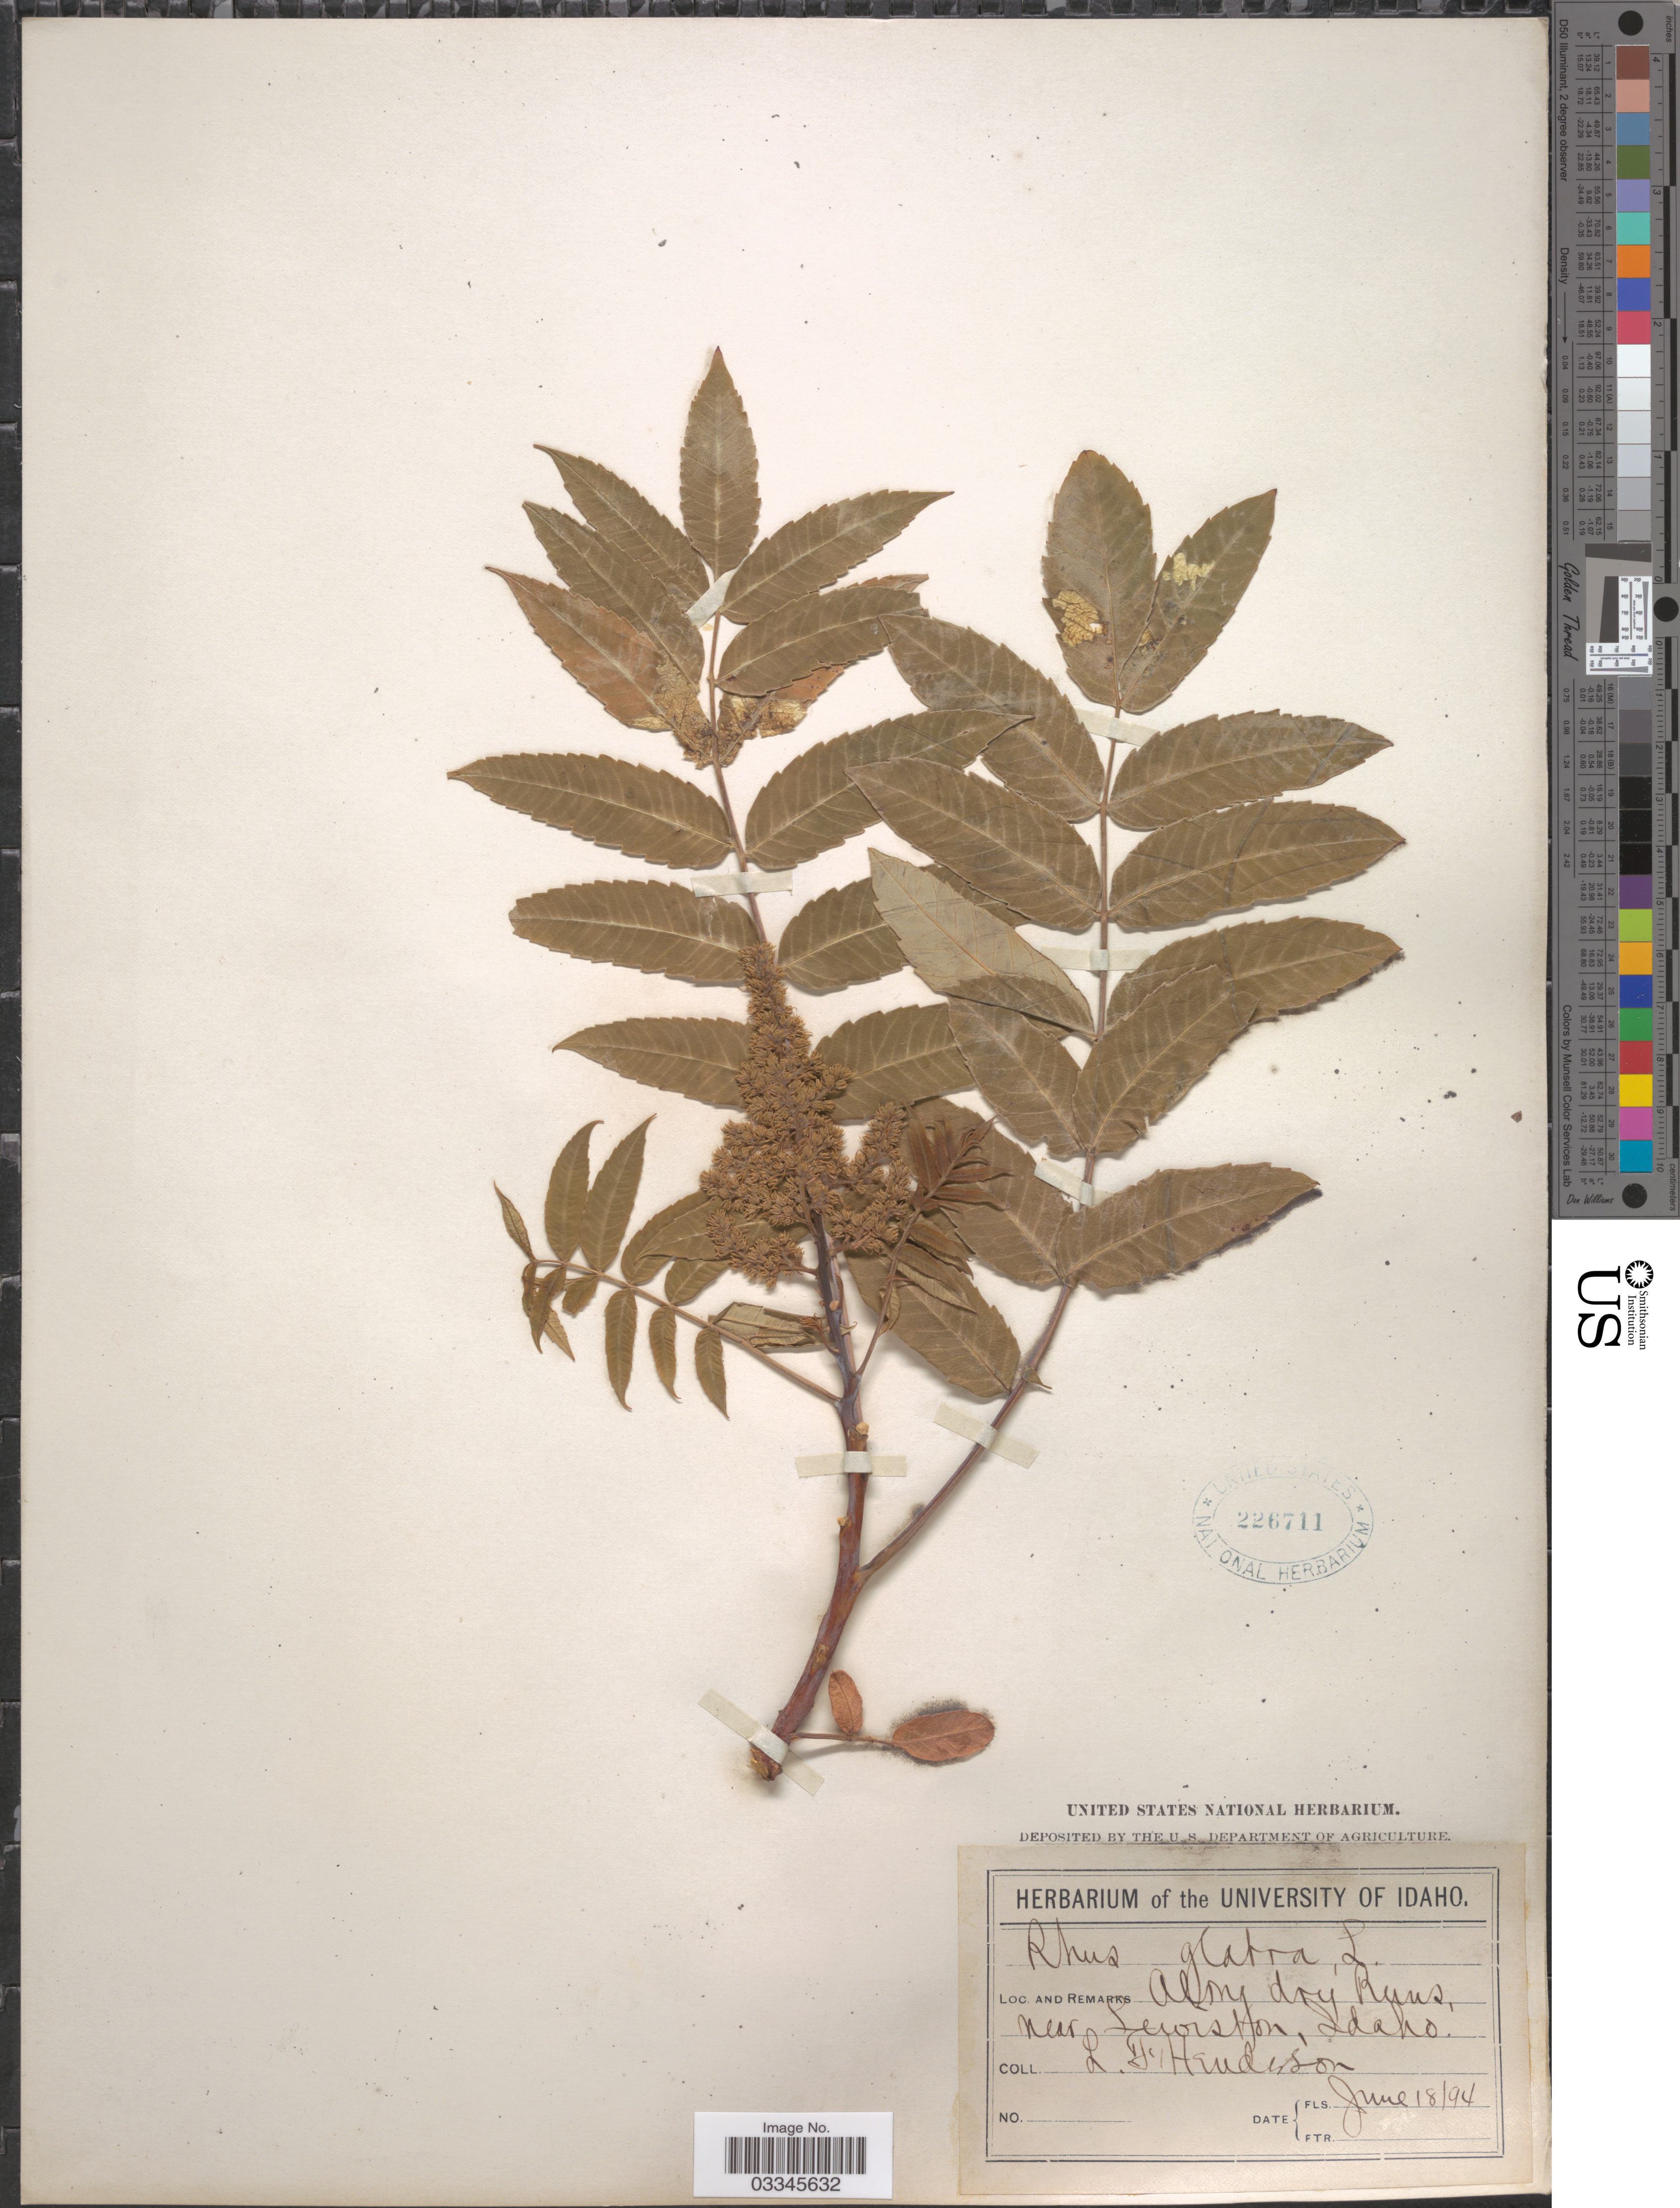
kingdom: Plantae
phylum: Tracheophyta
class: Magnoliopsida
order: Sapindales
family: Anacardiaceae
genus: Rhus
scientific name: Rhus arguta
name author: Greene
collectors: L. Henderson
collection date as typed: Transcribed d/m/y: 18/6/94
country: United States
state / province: Idaho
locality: Along dry Runs, near Lewiston.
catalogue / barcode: US 226711